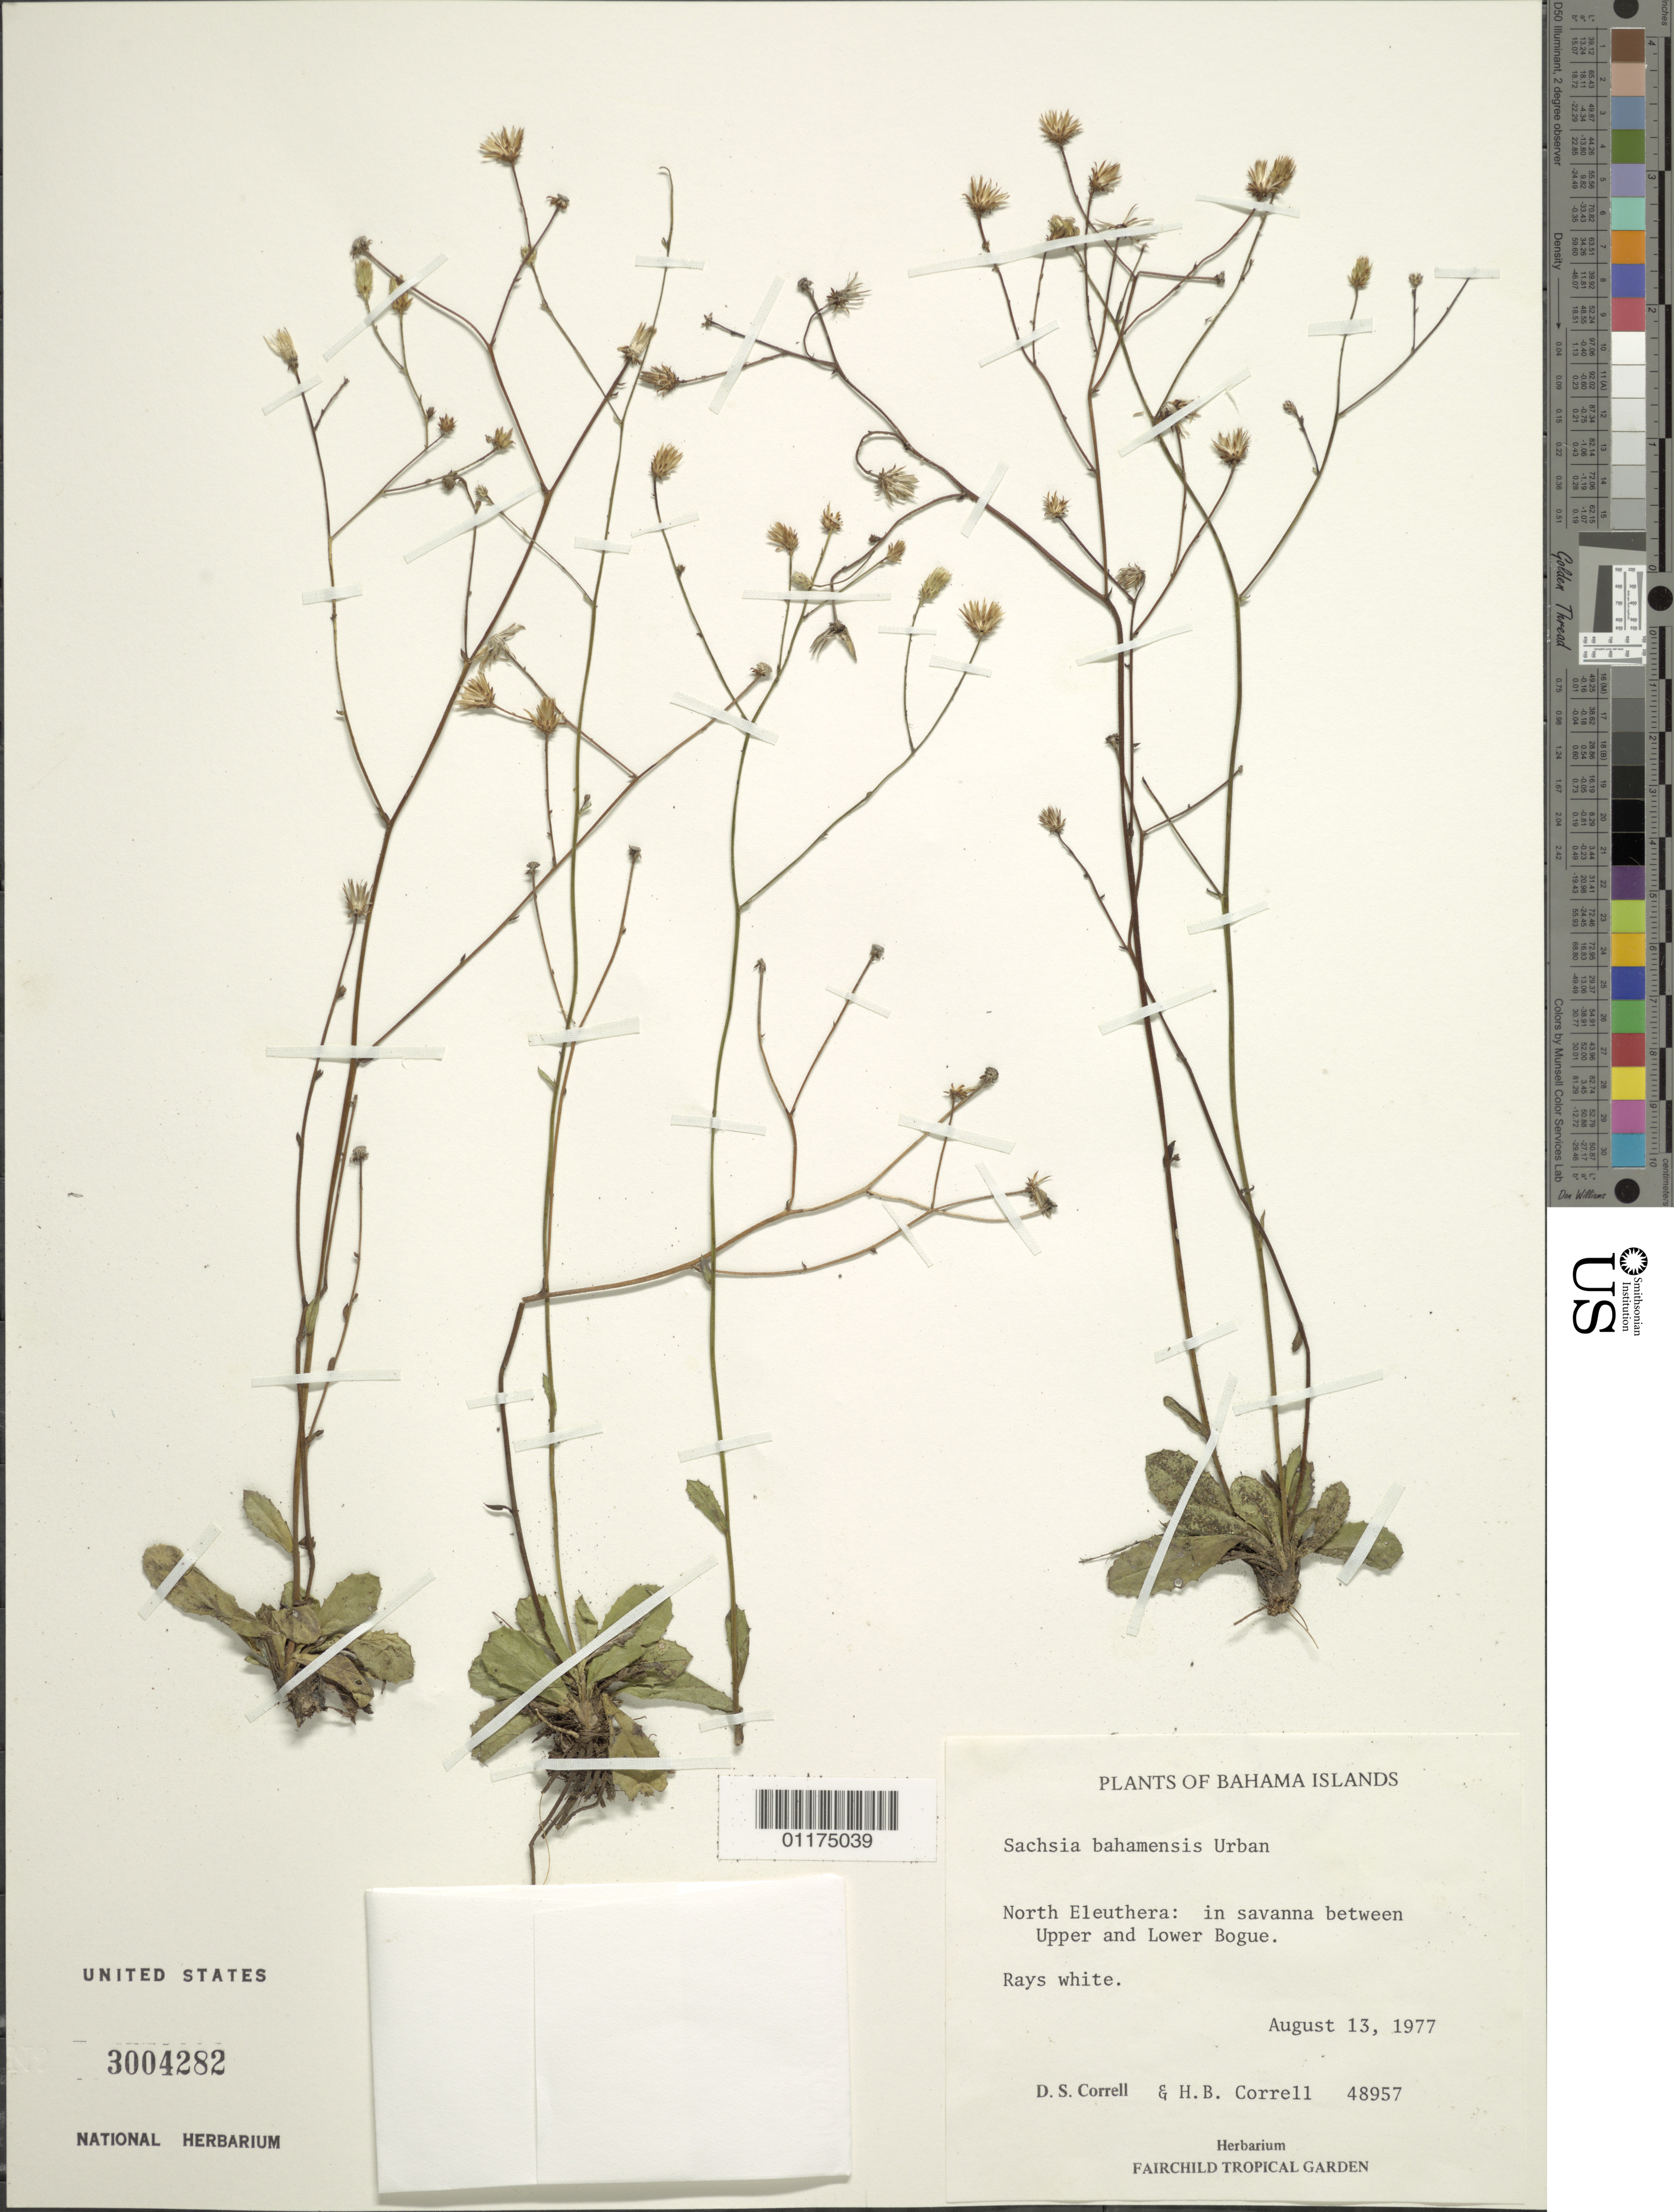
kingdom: Plantae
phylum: Tracheophyta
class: Magnoliopsida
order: Asterales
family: Asteraceae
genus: Sachsia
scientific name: Sachsia bahamensis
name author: Urb.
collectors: D. S. Correll & H. Correll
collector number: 48957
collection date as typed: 13 Aug 1977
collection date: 1977-08-13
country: Bahamas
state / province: North Eleuthera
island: Eleuthera I.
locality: in savanna between Upper and Lower Bogue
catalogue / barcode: US 3004282